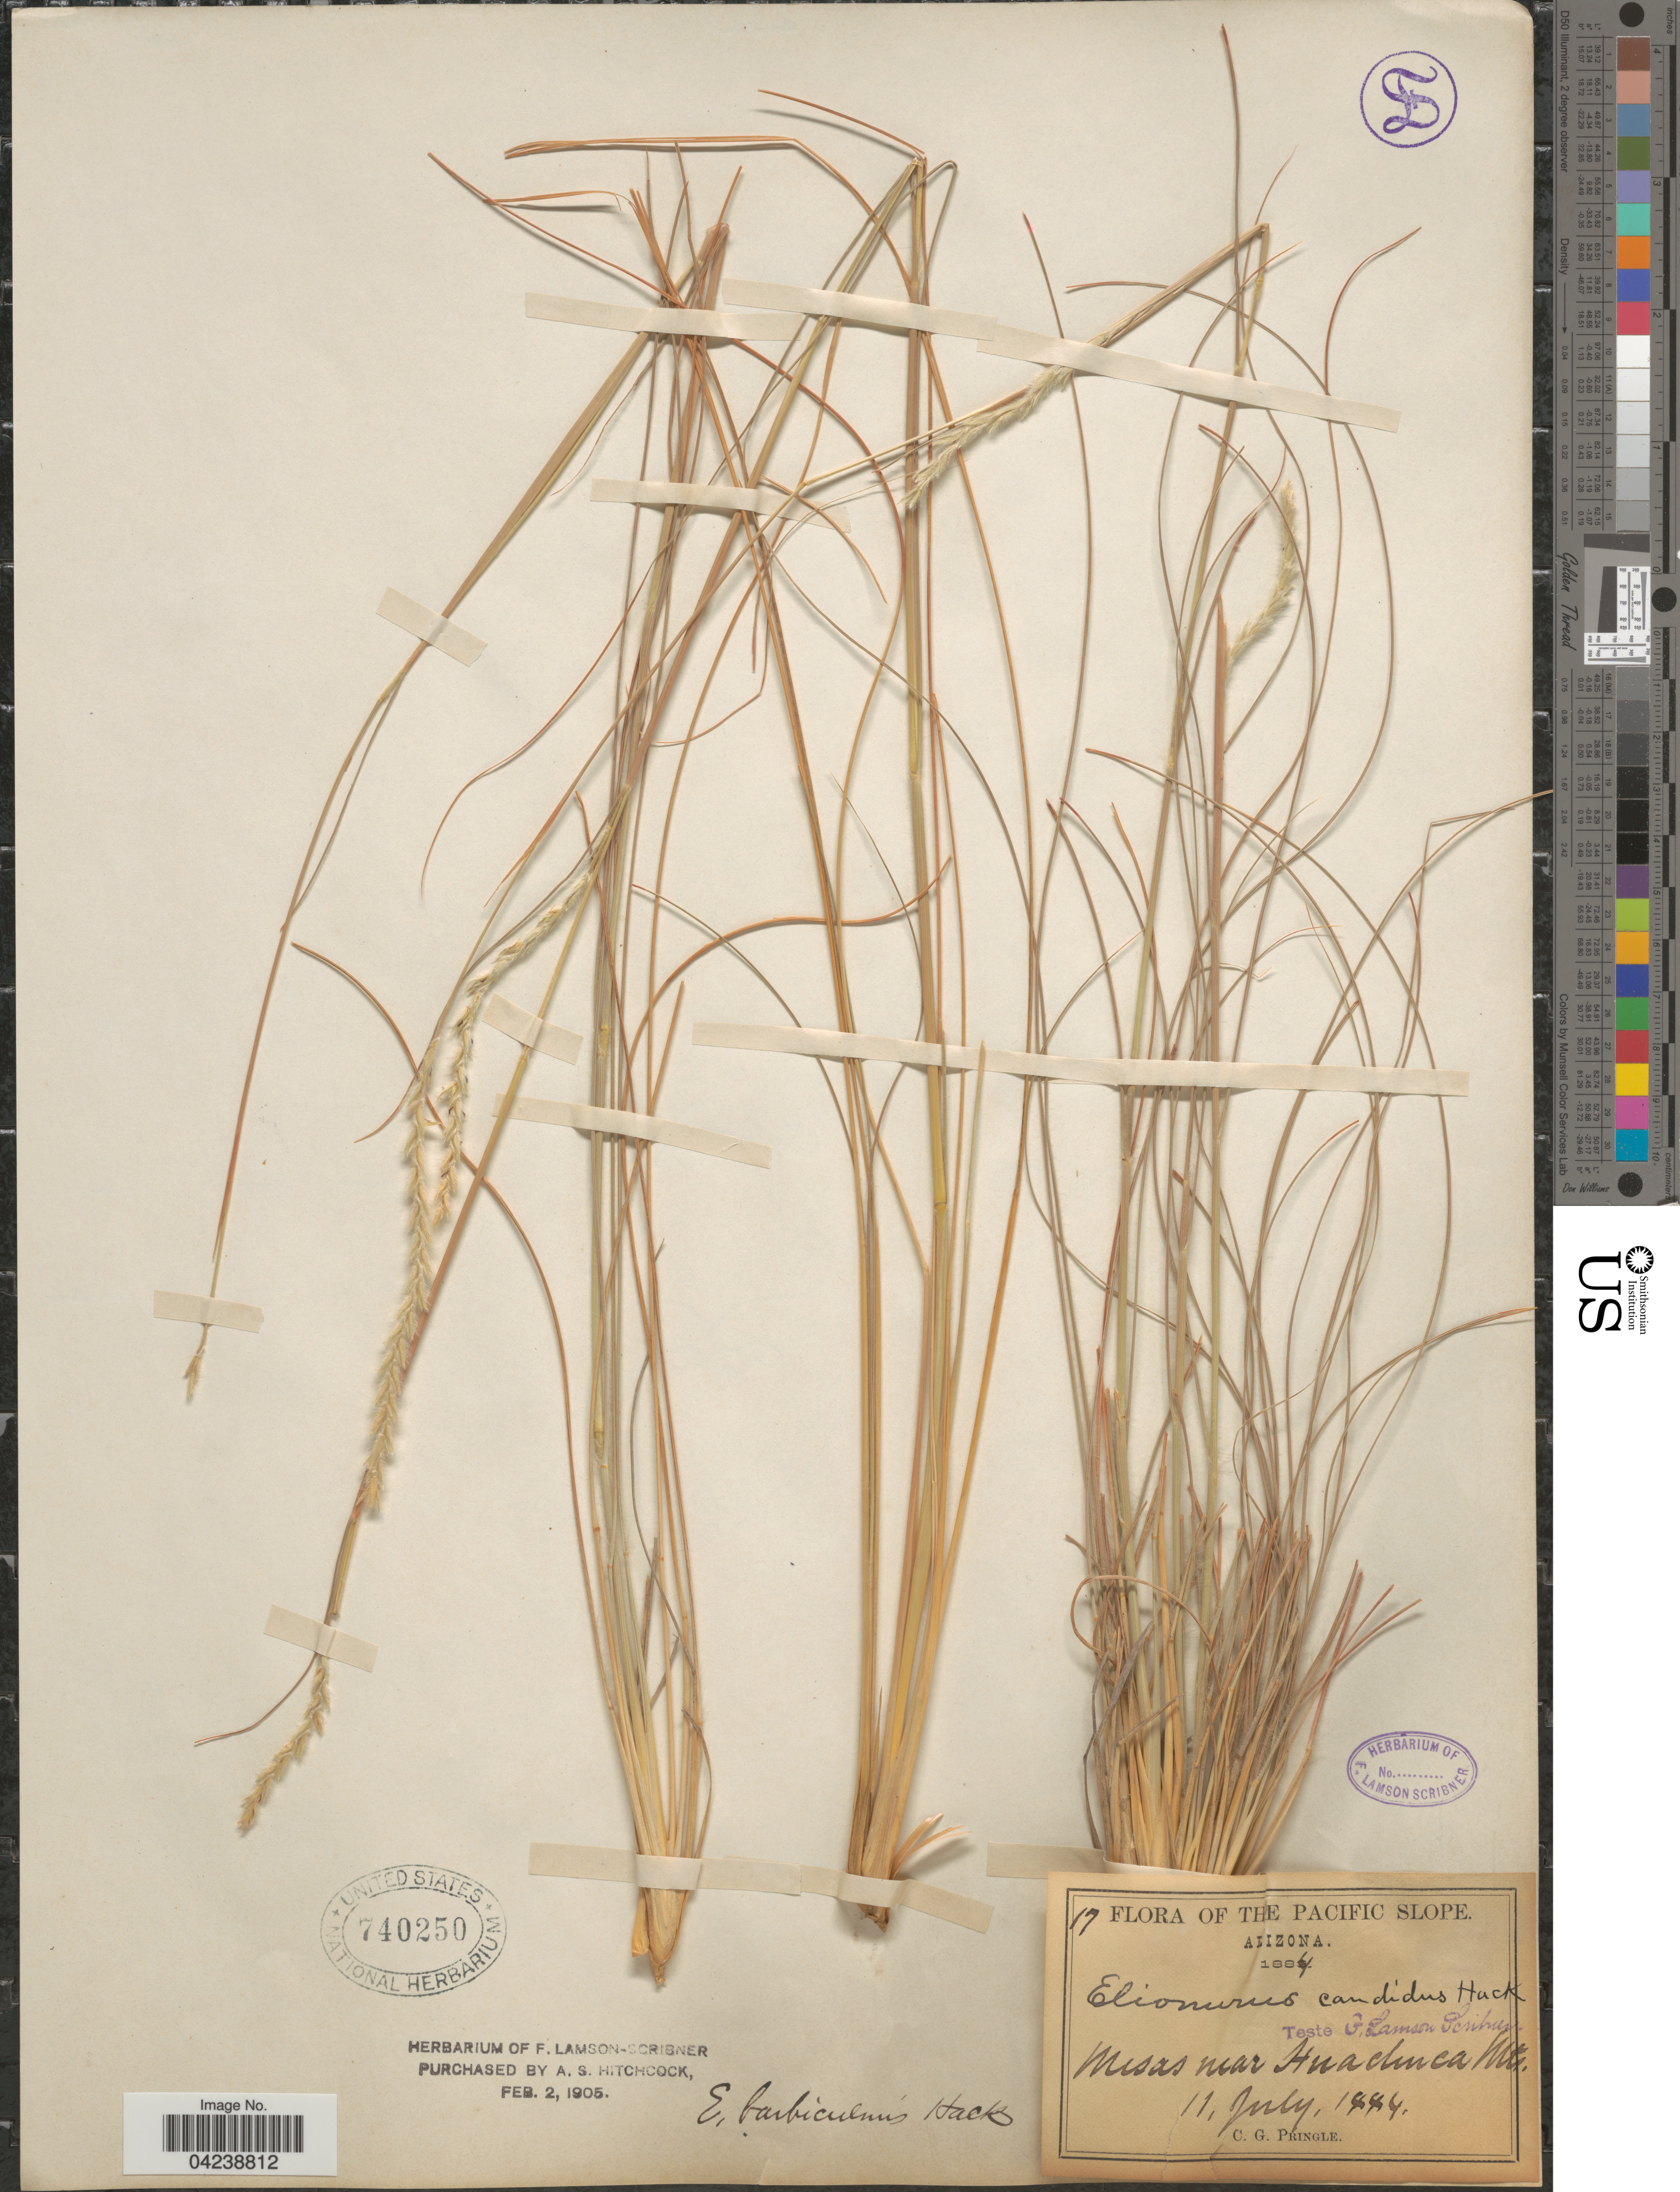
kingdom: Plantae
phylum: Tracheophyta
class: Liliopsida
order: Poales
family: Poaceae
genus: Elionurus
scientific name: Elionurus barbiculmis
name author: Hack. in A. DC.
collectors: C. G. Pringle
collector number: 17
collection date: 1884-07-11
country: United States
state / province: Arizona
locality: The Pacific Slope. Mesas near Huachuca Mts.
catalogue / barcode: US 740250